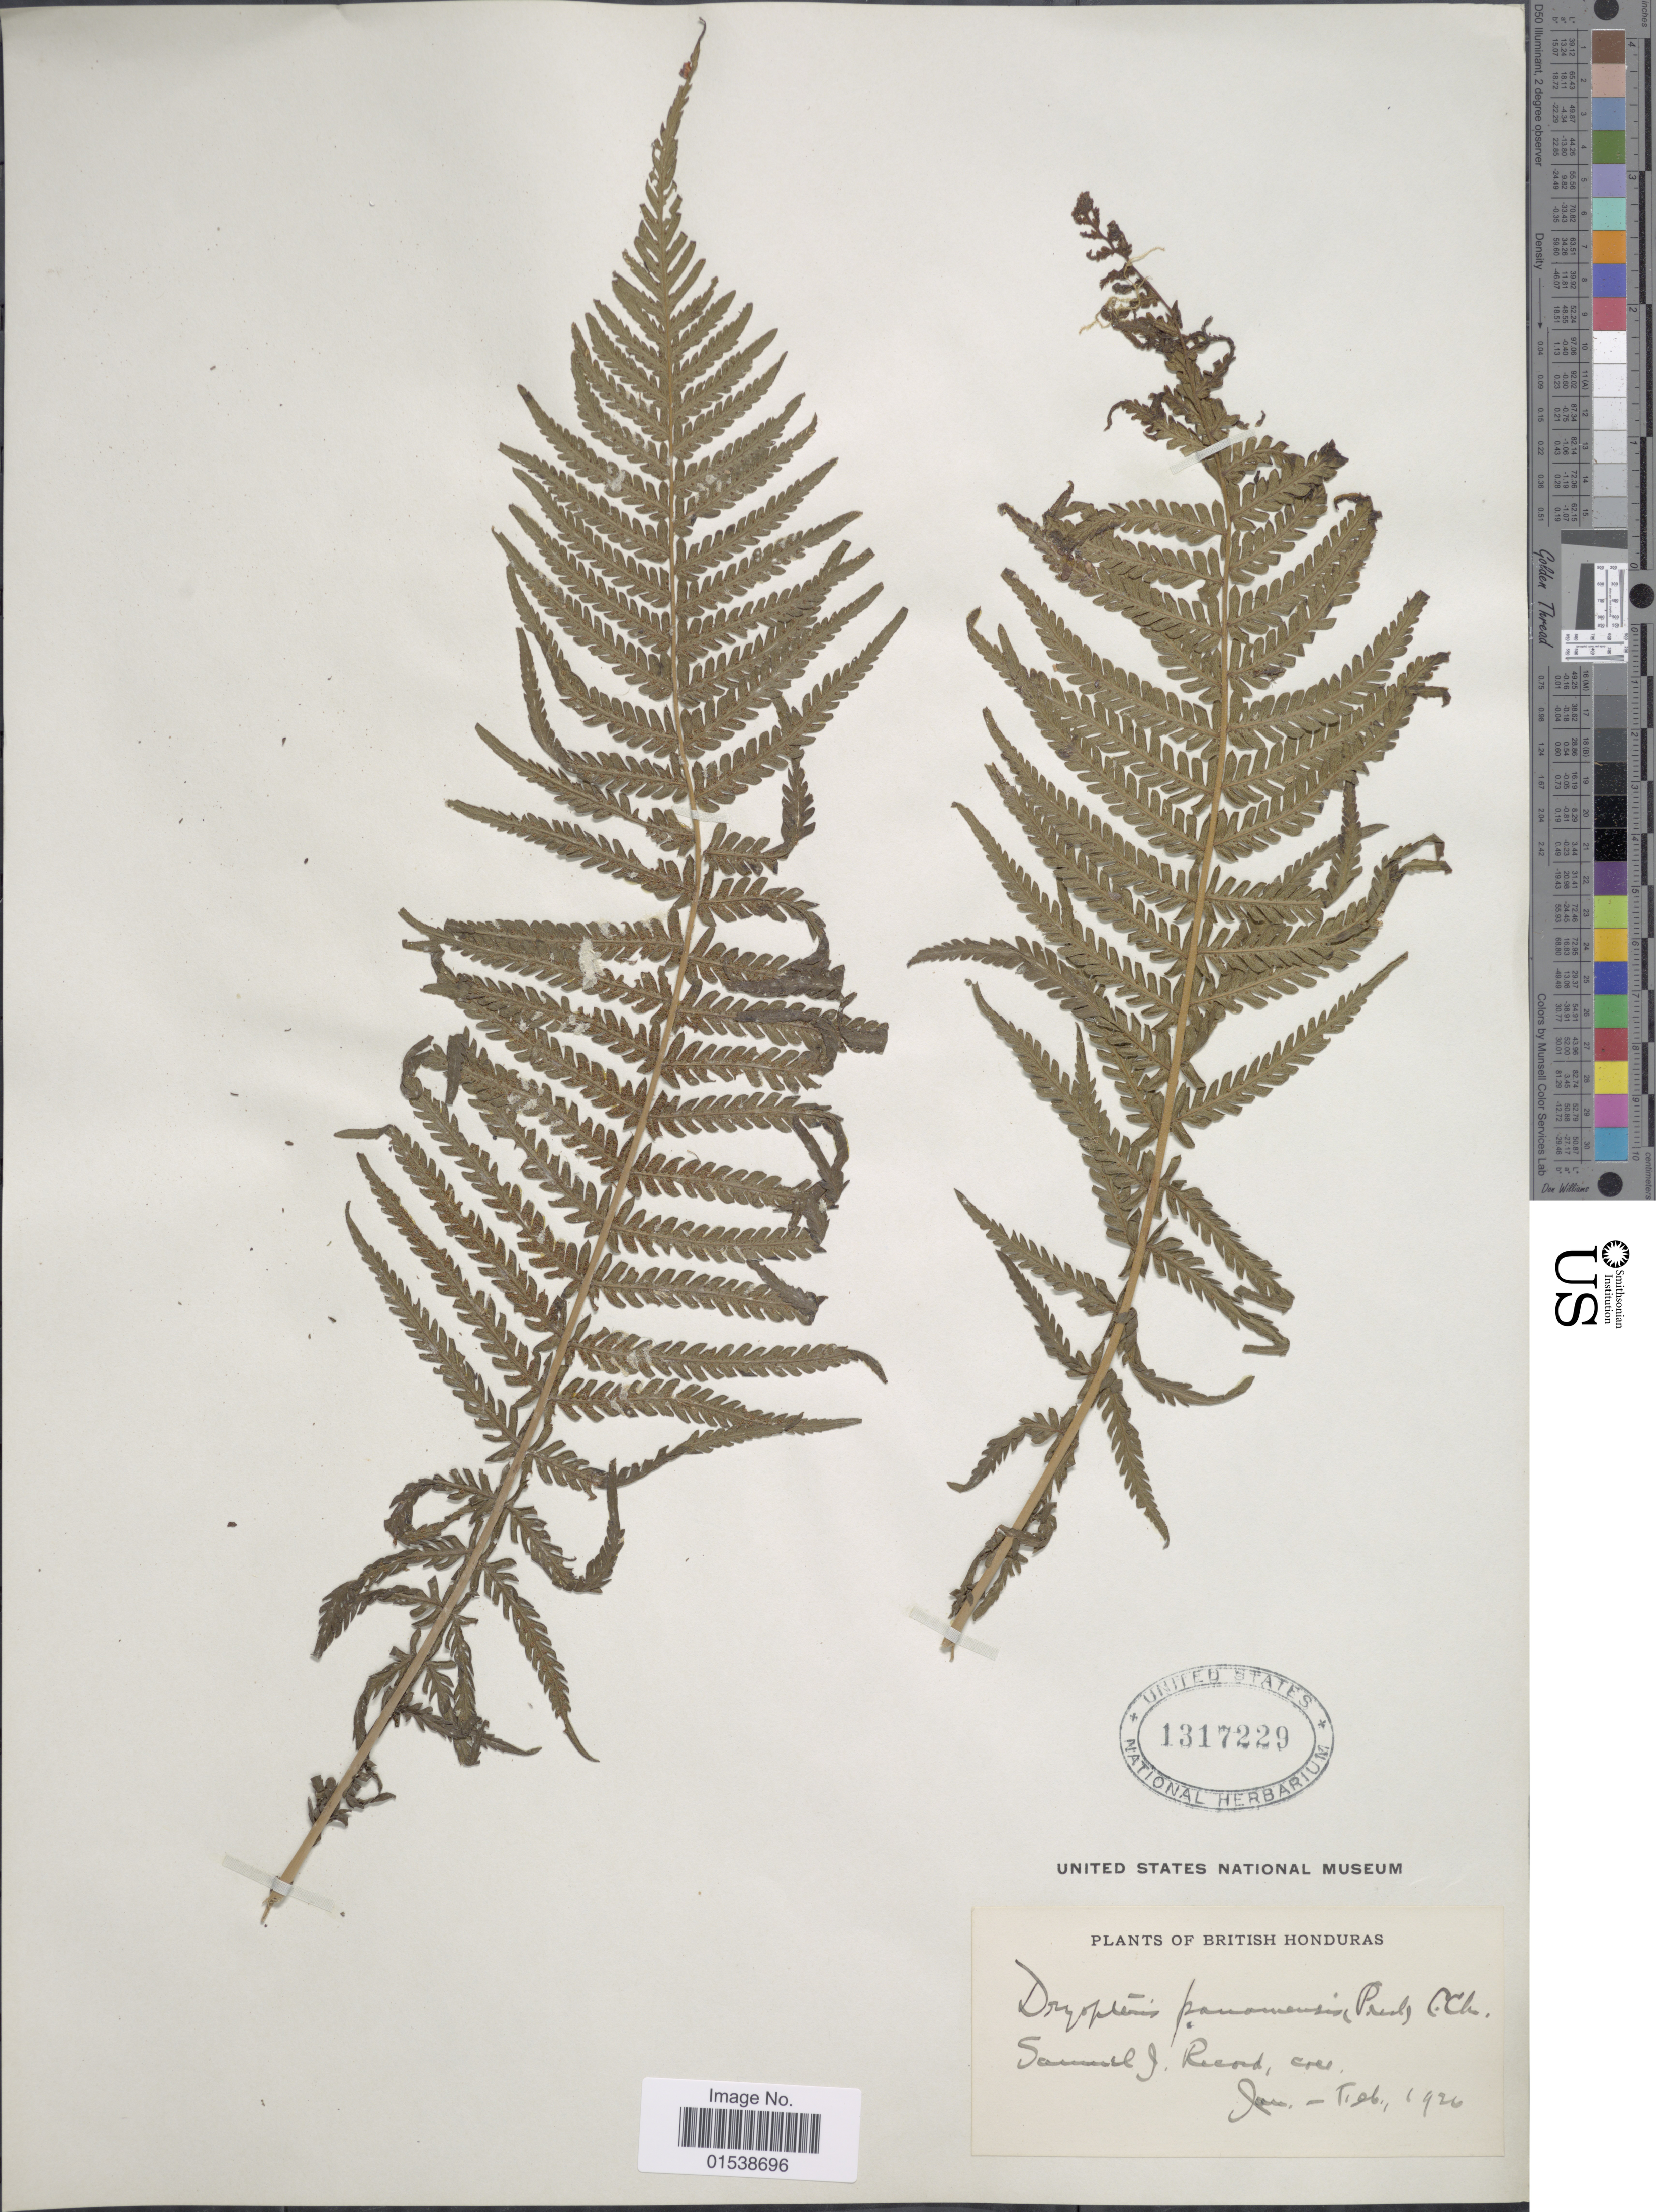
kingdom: Plantae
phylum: Tracheophyta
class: Polypodiopsida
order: Polypodiales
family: Thelypteridaceae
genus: Amauropelta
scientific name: Amauropelta resinifera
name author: (Desv.) Pic. Serm.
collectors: S. J. Record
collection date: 1926-01/1926-02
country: Belize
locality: British Honduras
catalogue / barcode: US 1317229